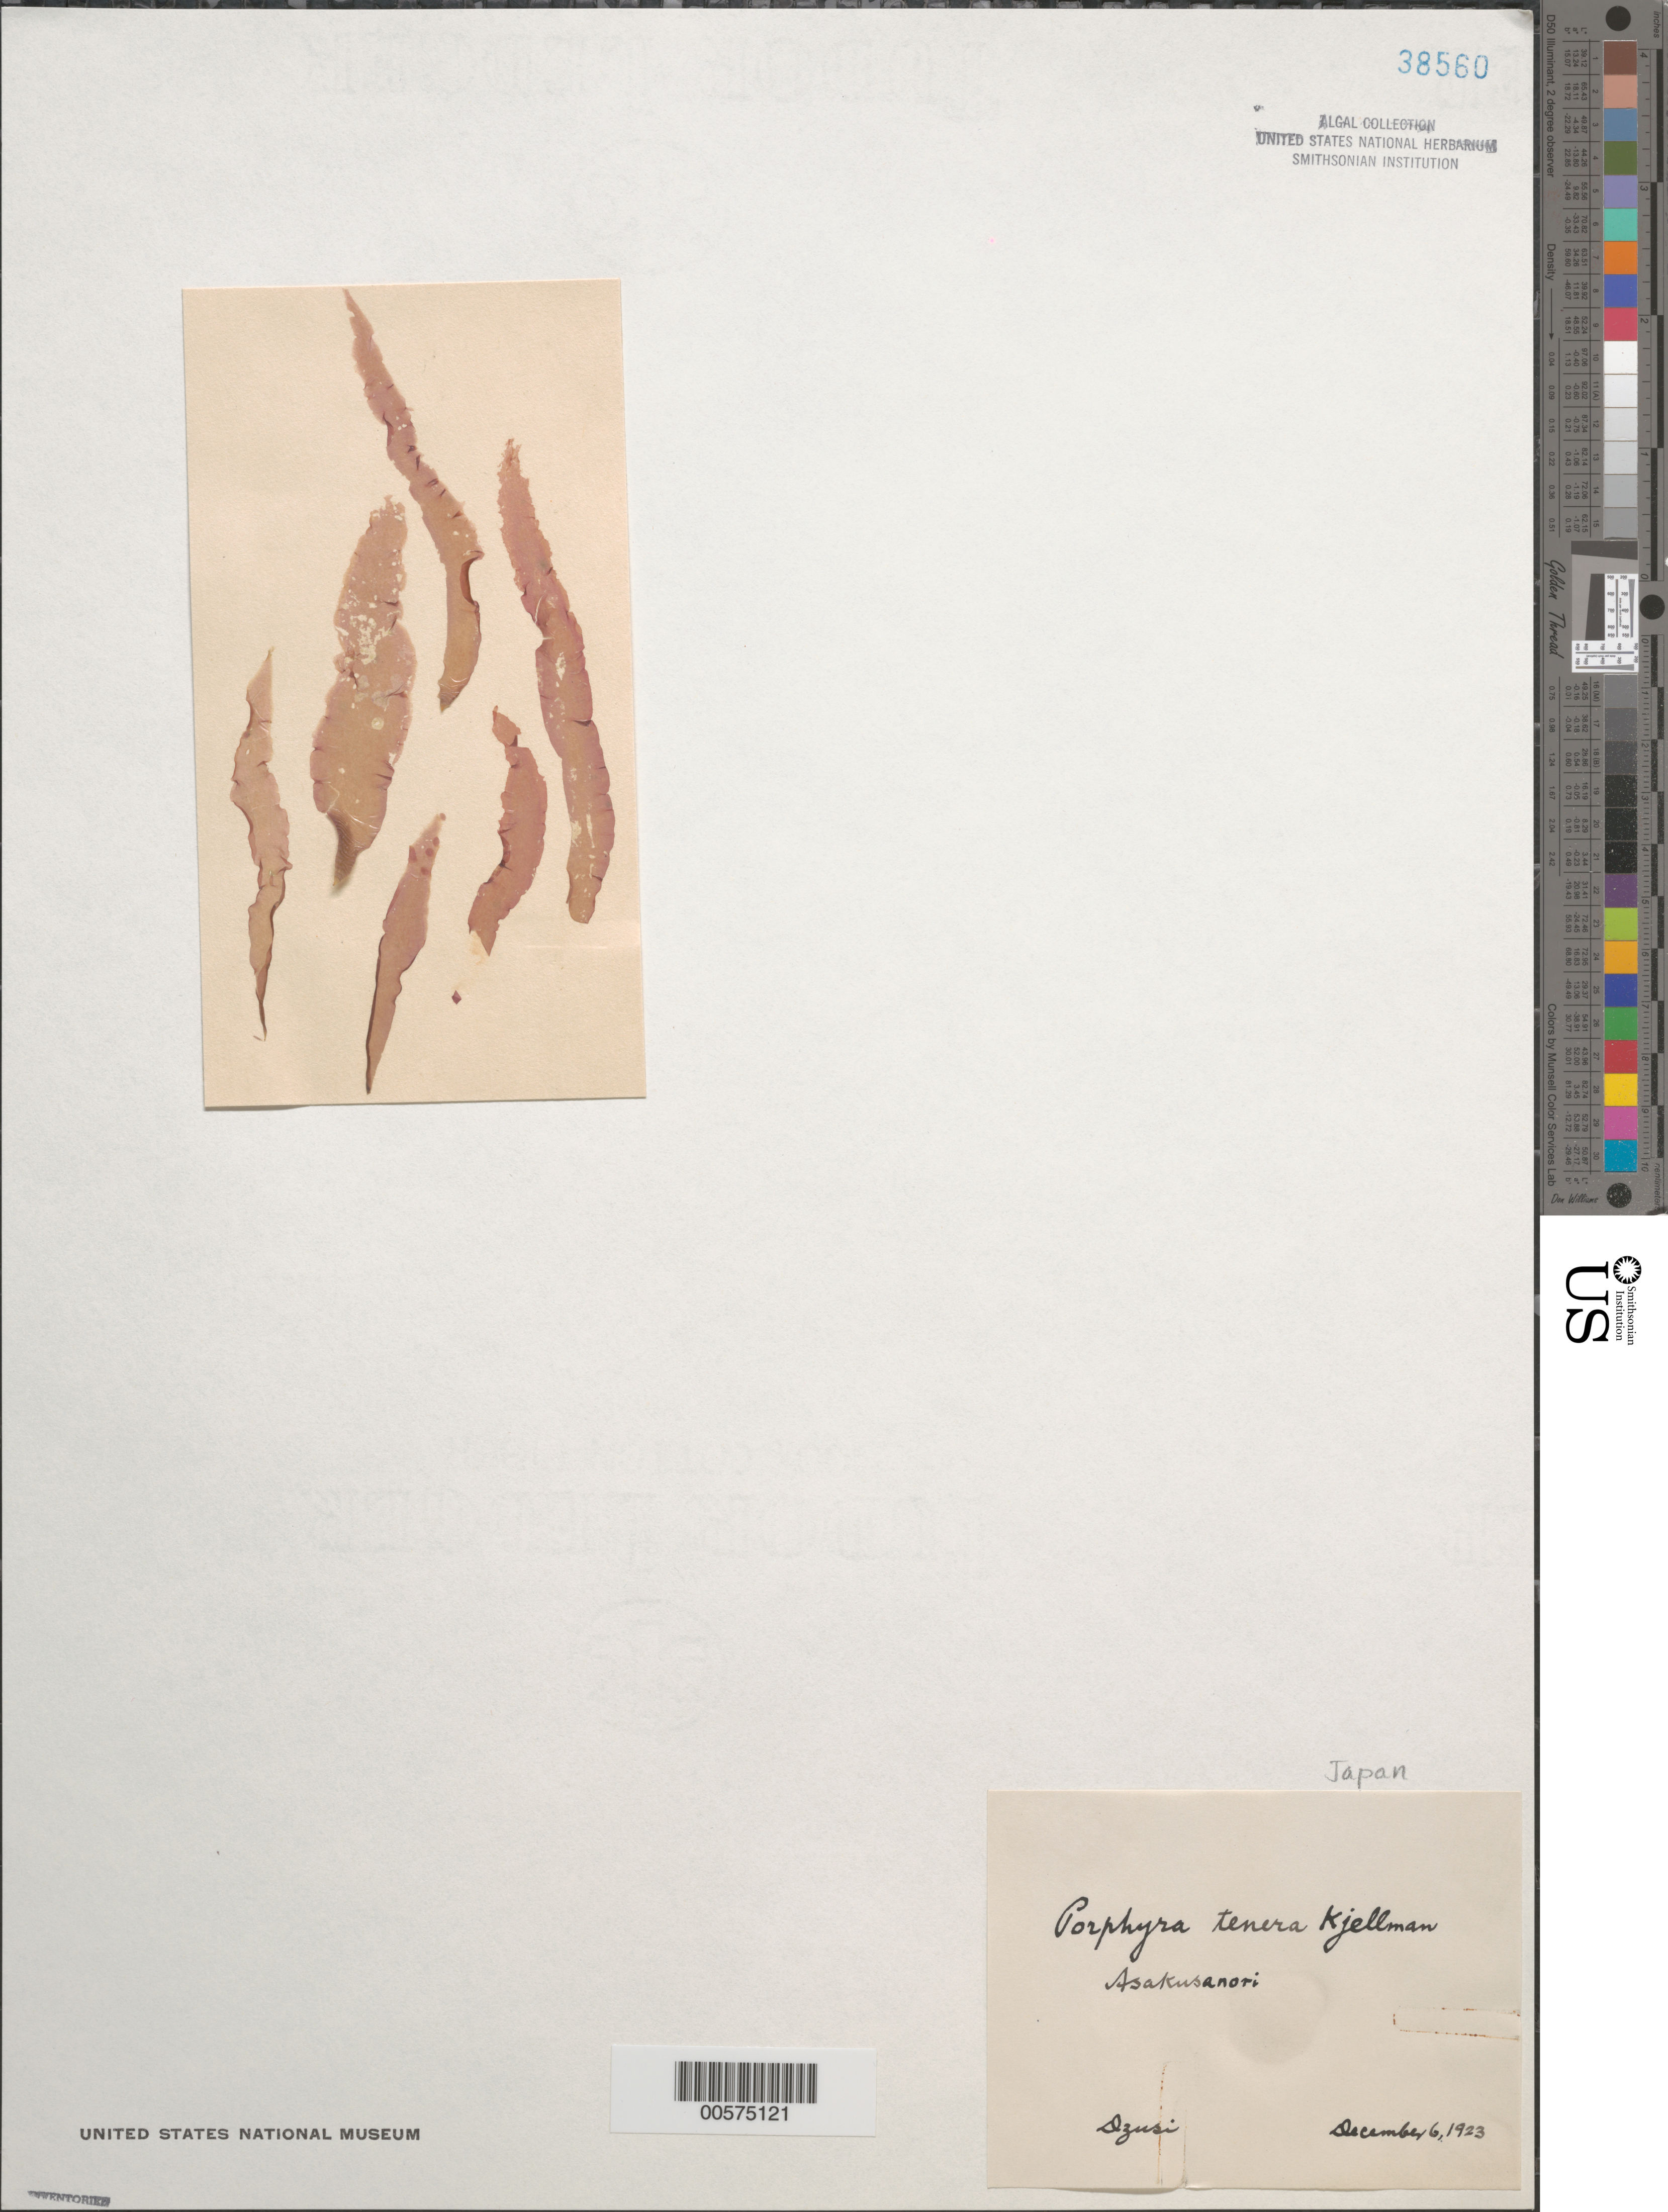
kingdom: Plantae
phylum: Rhodophyta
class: Bangiophyceae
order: Bangiales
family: Bangiaceae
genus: Pyropia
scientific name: Pyropia tenera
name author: (Kjellm.) N. Kikuchi et al. in W.A. Nelson et al.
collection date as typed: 06 Dec 1923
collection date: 1923-12-06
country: Japan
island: Honshu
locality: Dzusi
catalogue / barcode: US 38560